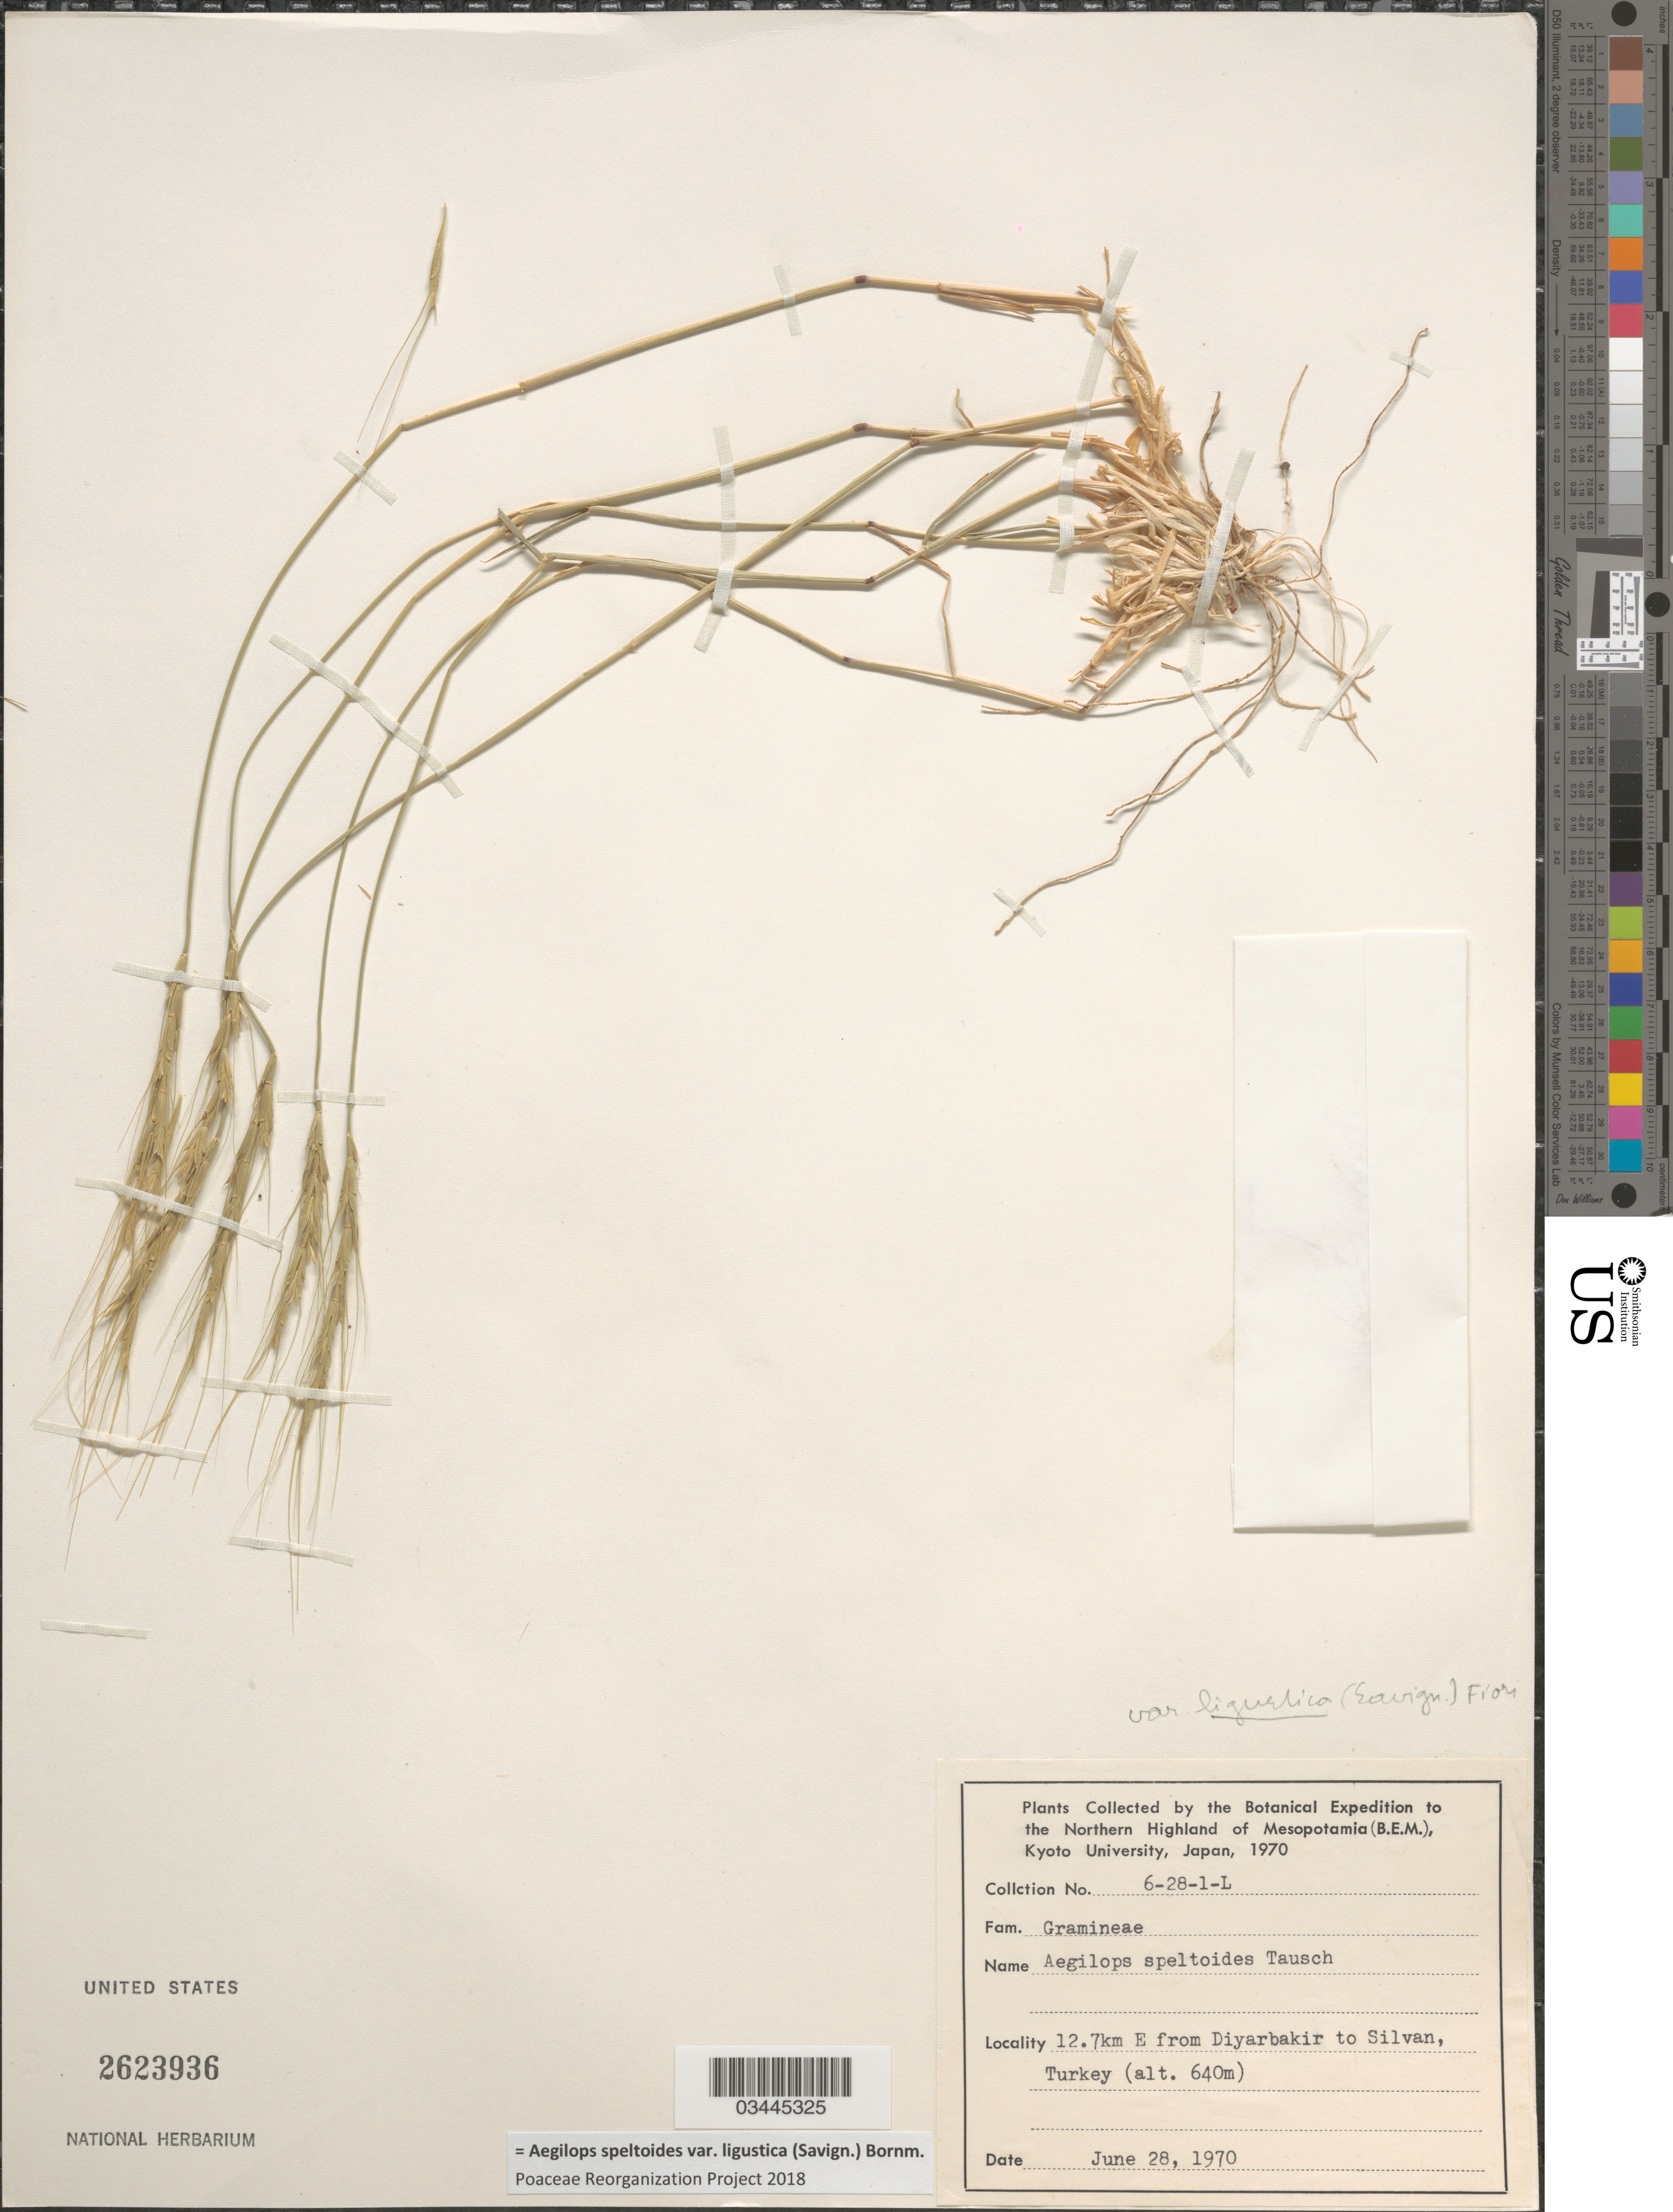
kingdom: Plantae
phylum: Tracheophyta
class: Liliopsida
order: Poales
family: Poaceae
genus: Aegilops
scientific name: Aegilops speltoides var. ligustica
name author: (Savign.) Fiori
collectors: Botanical Expedition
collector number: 6-28-1-L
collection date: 1970-06-28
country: Turkey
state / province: Diyarbakir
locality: To the Northern Highland of Mesopotamia (B.E.M.). 12.7km E from Diyarbakir to Silvan.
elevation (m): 640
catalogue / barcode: US 2623936